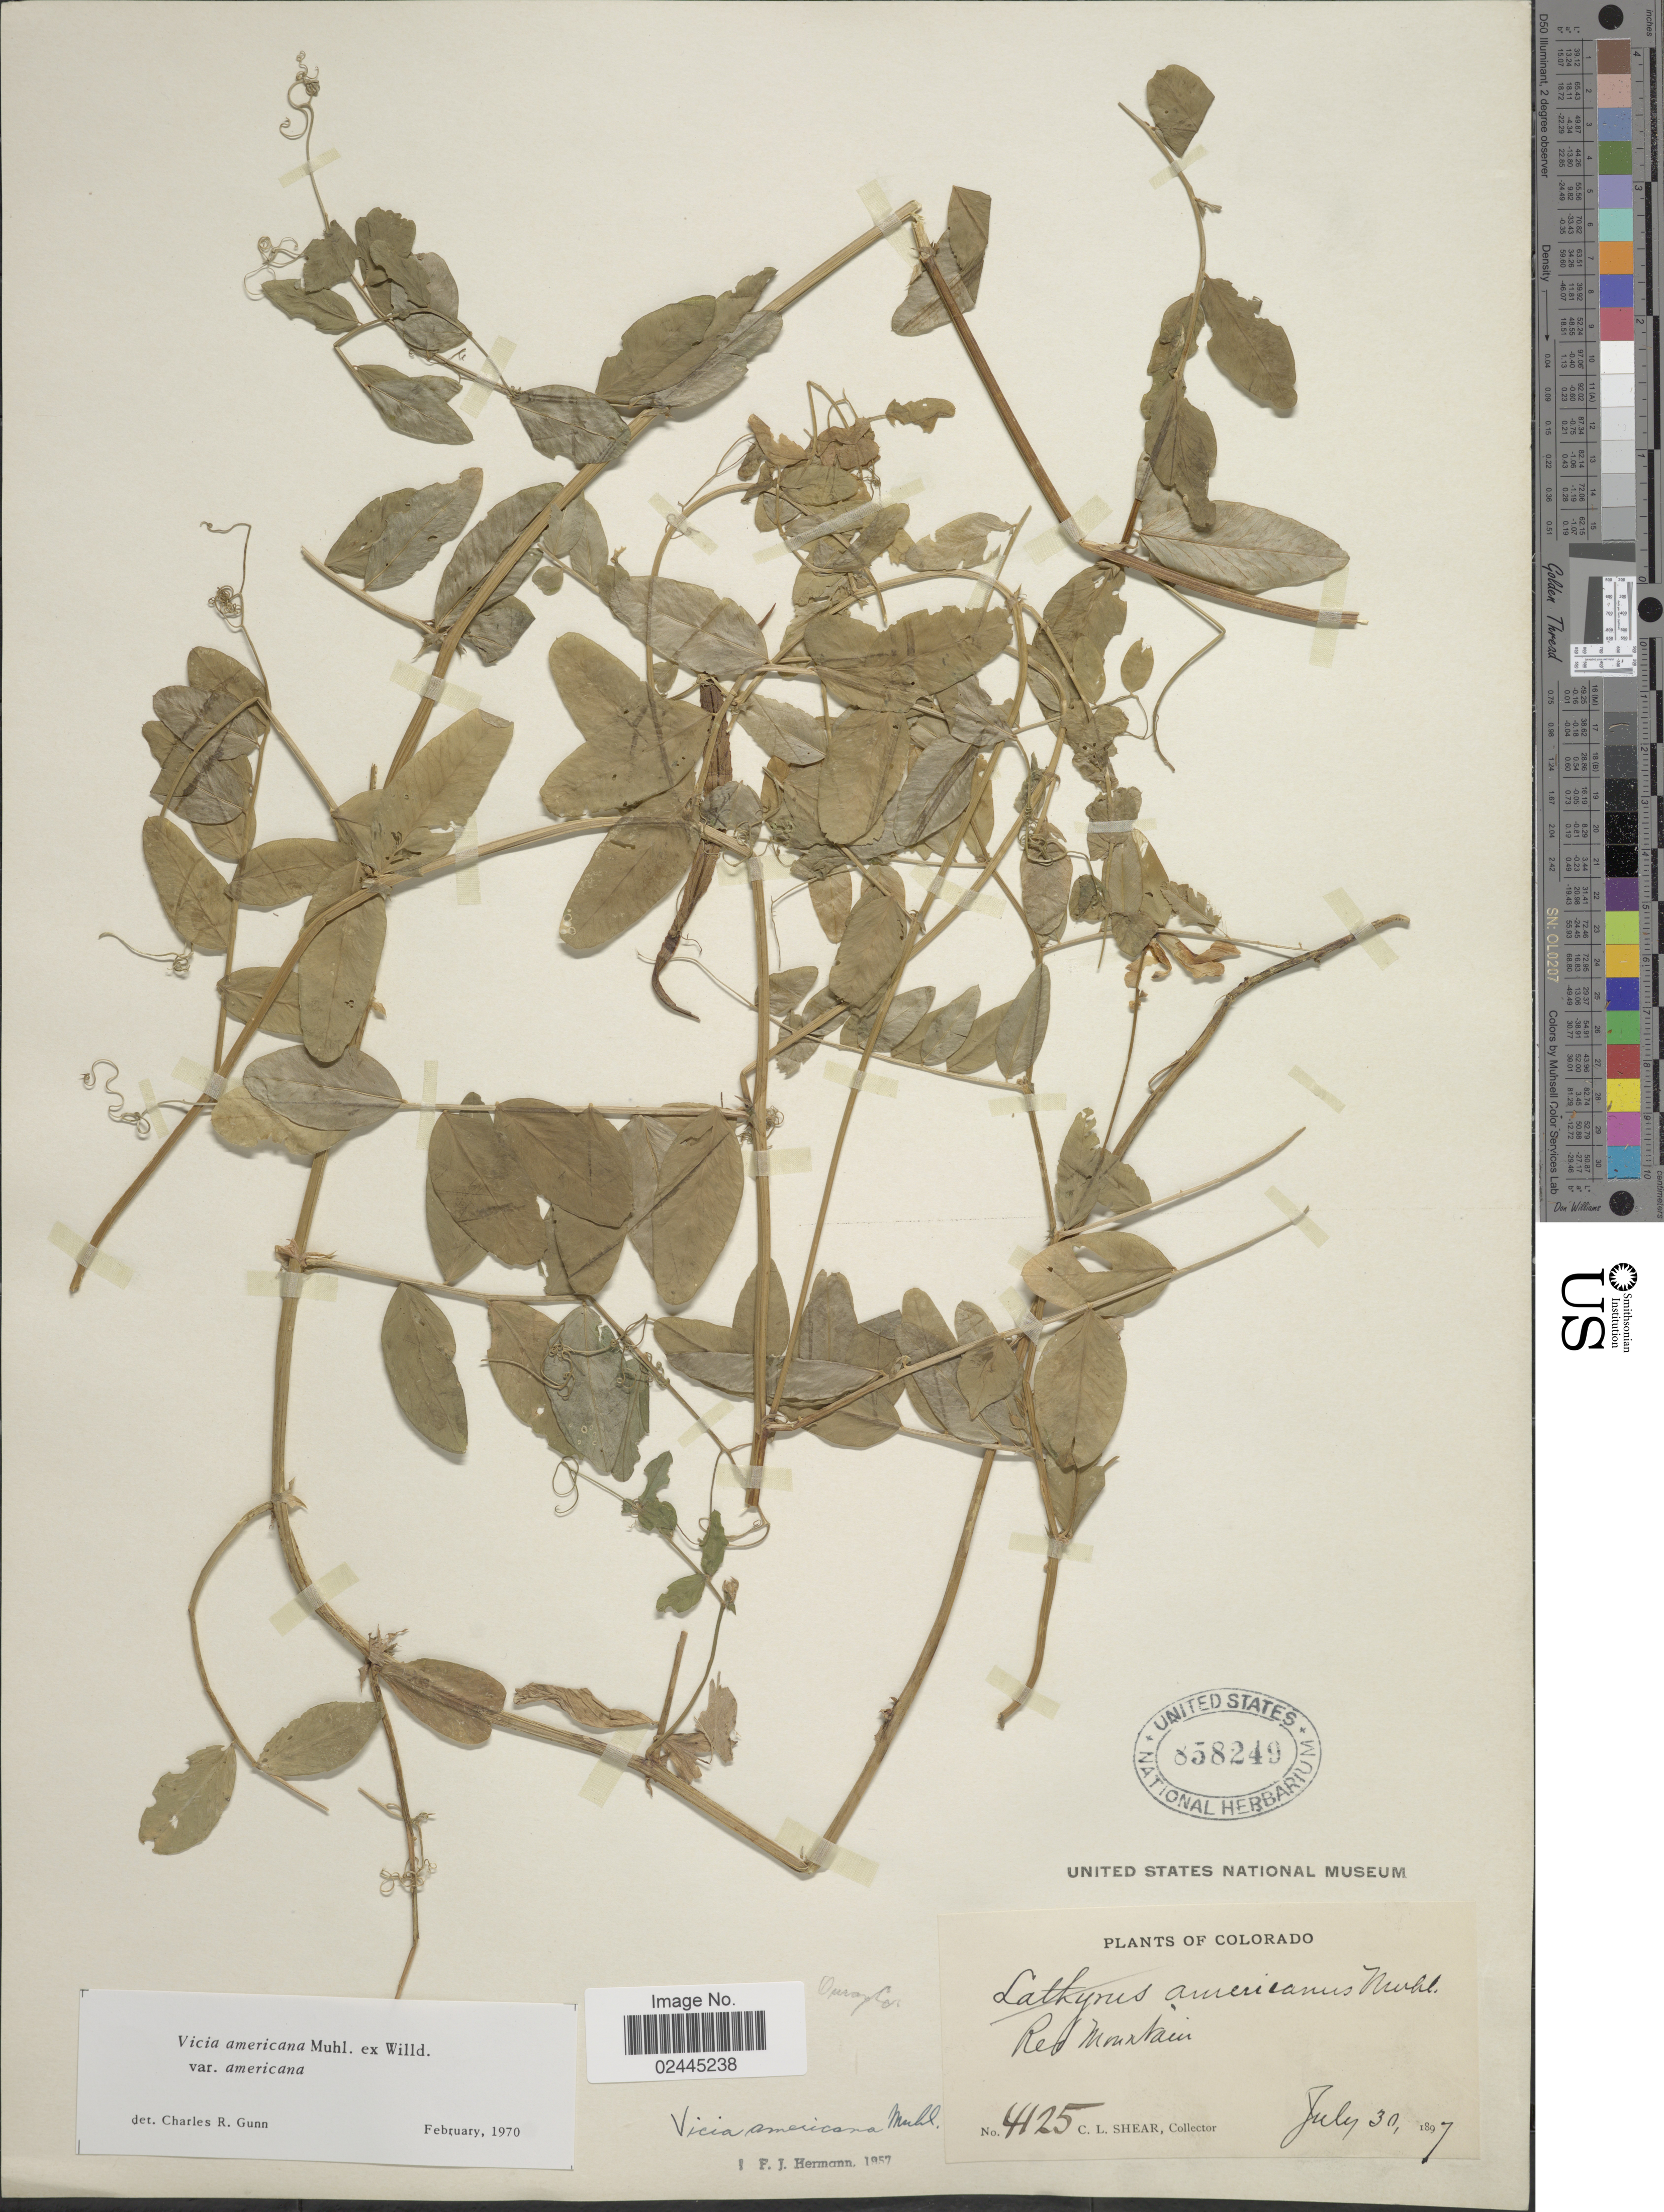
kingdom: Plantae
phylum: Tracheophyta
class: Magnoliopsida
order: Fabales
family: Fabaceae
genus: Vicia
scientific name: Vicia americana var. americana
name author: Muhl. ex Willd.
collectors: C. L. Shear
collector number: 4125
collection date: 1897-07-30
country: United States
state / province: Colorado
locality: Red Mountain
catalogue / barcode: US 858249